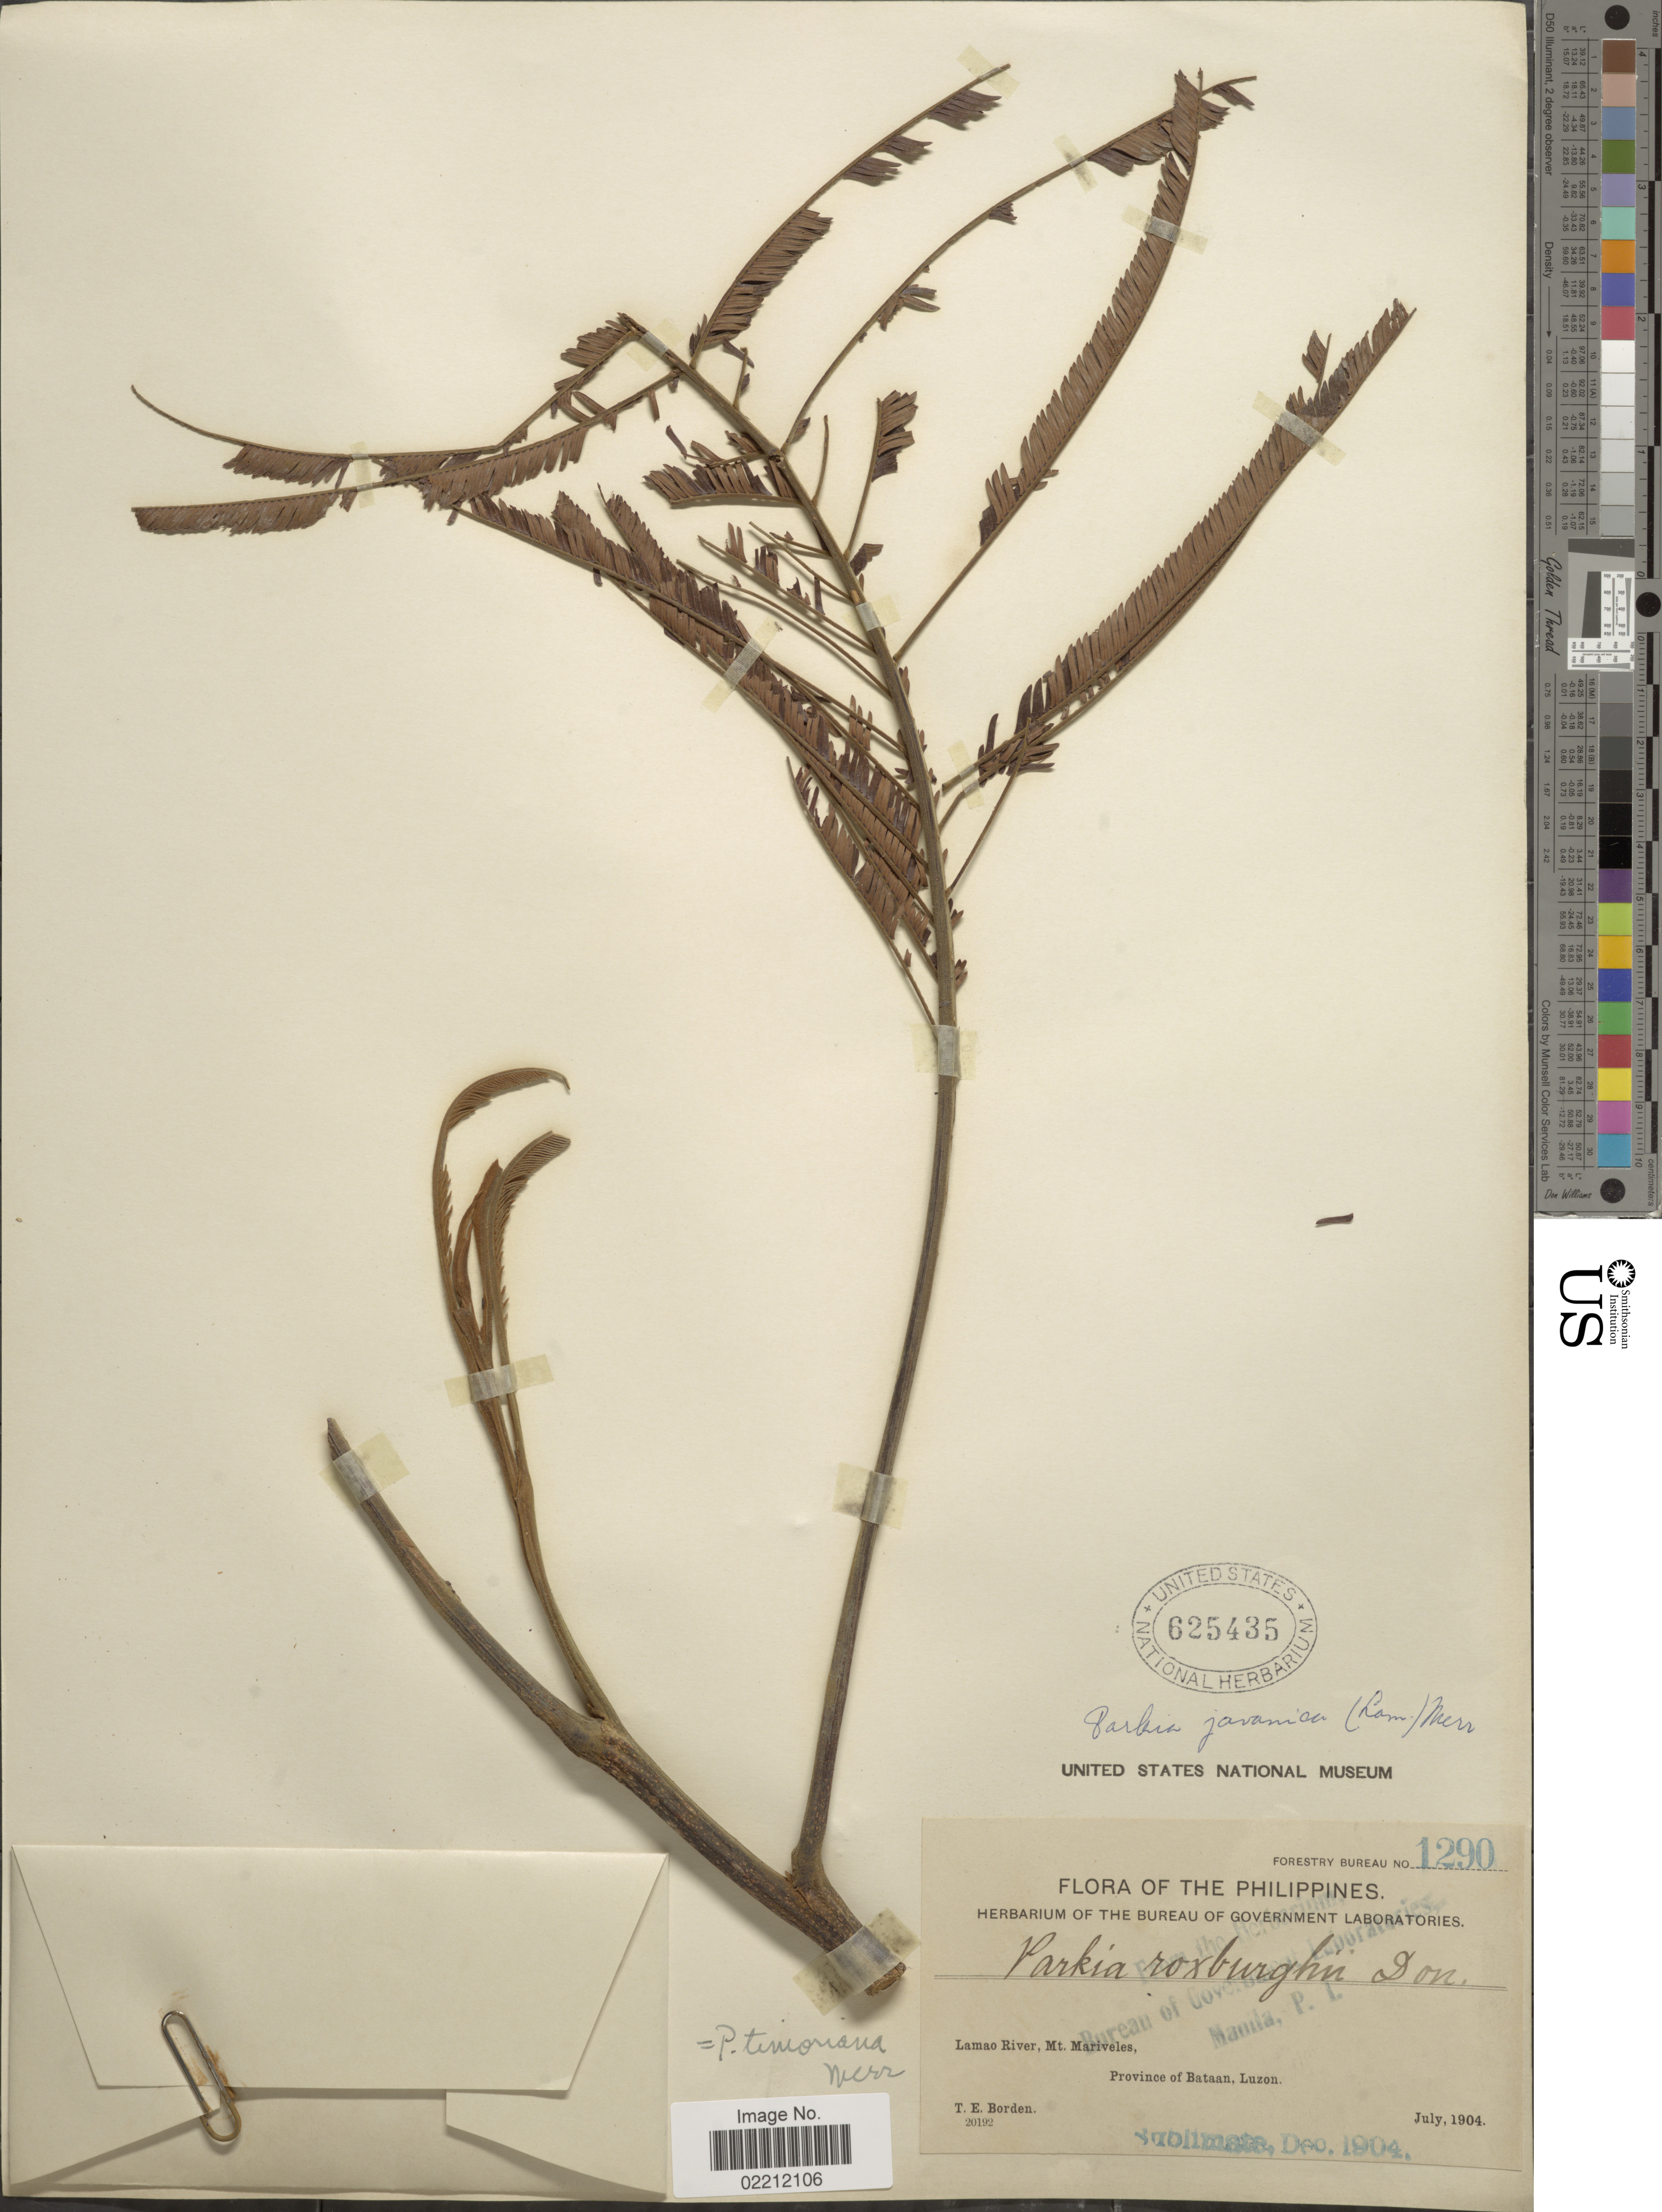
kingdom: Plantae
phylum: Tracheophyta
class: Magnoliopsida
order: Fabales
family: Fabaceae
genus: Parkia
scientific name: Parkia javanica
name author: (Lam.) Merr.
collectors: T. E. Borden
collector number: Forestry Bureau 1290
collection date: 1904-07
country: Philippines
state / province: Cagayan Valley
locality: Lamao River, Mt. Mariveles., Province of Bataan, Luzon.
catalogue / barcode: US 625435